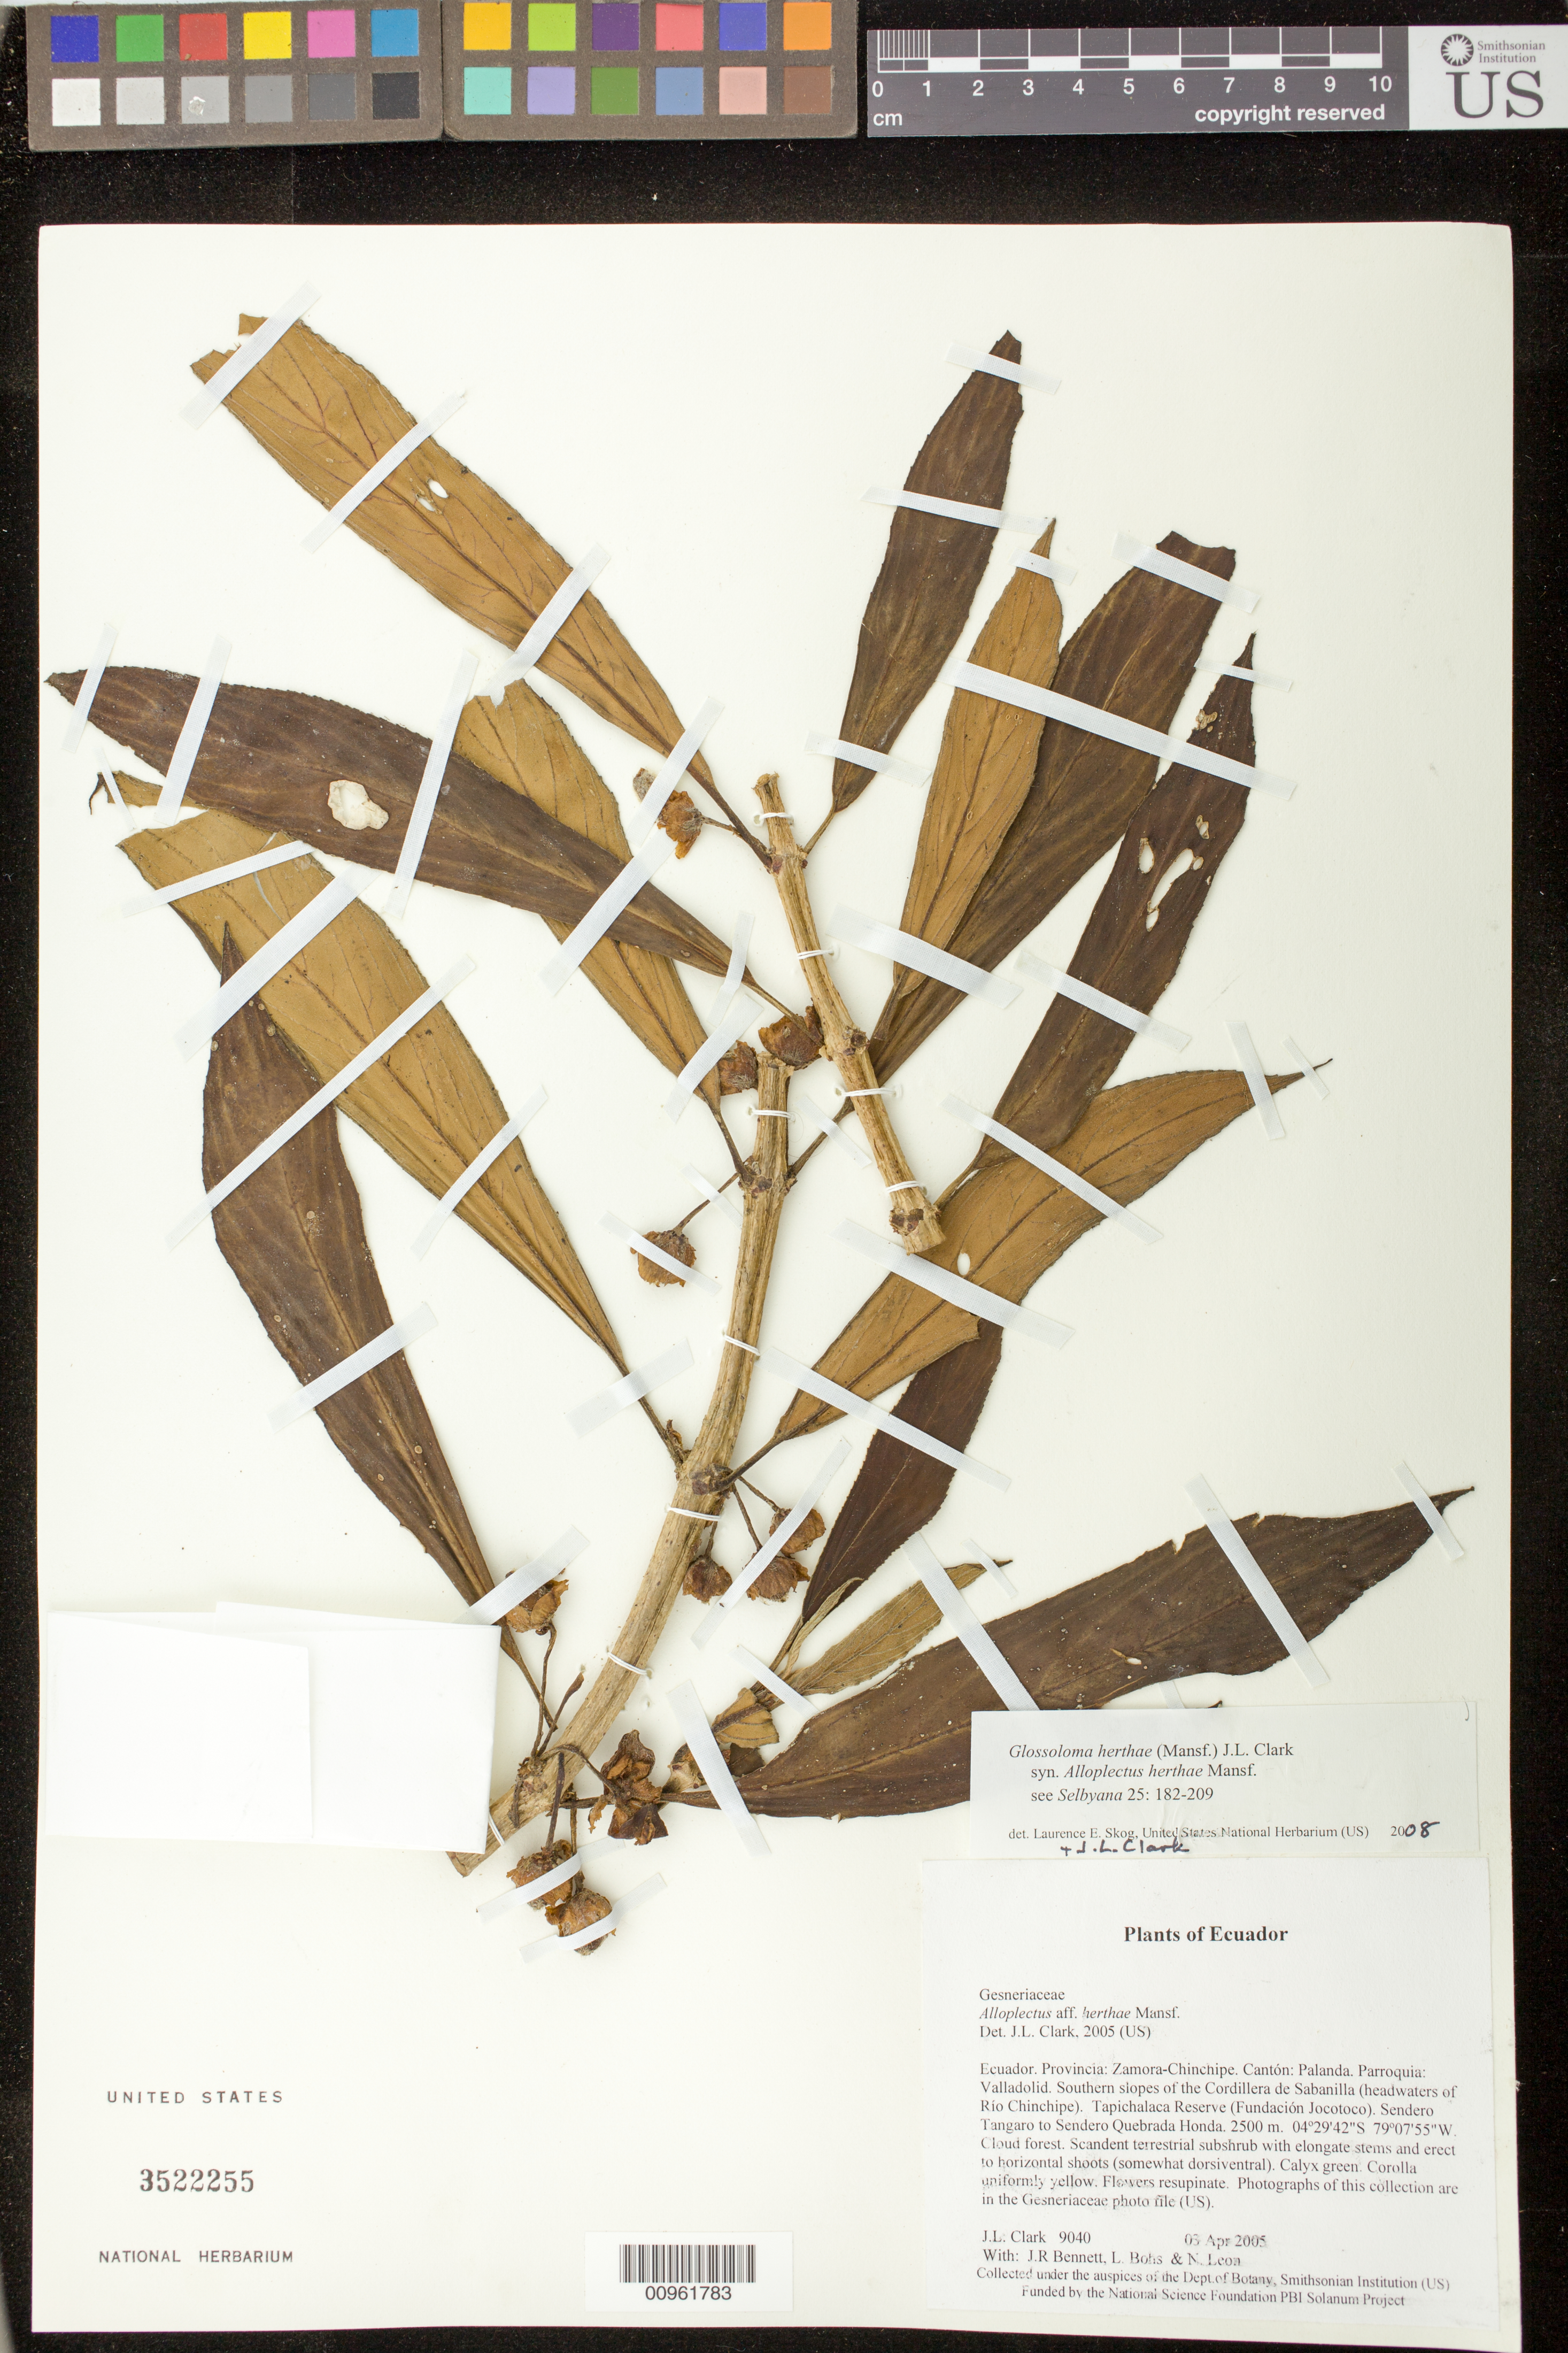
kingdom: Plantae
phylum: Tracheophyta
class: Magnoliopsida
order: Lamiales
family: Gesneriaceae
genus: Glossoloma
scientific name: Glossoloma herthae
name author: (Mansf.) J.L. Clark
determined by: Clark, J. L.; Skog, Laurence E.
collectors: J. L. Clark, J. R. Bennett, L. A. Bohs & N. Leon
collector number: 9040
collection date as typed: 03 Apr 2005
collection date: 2005-04-03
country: Ecuador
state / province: Zamora-Chinchipe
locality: Palanda. Parroquia: Valladolid. Southern slopes of the Cordillera de Sabanilla (headwaters of Río Chinchipe). Tapichalaca Reserve (Fundación Jocotoco). Sendero Tangaro to Sendero Quebrada Honda.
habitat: Cloud forest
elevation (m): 2500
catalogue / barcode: US 3522255